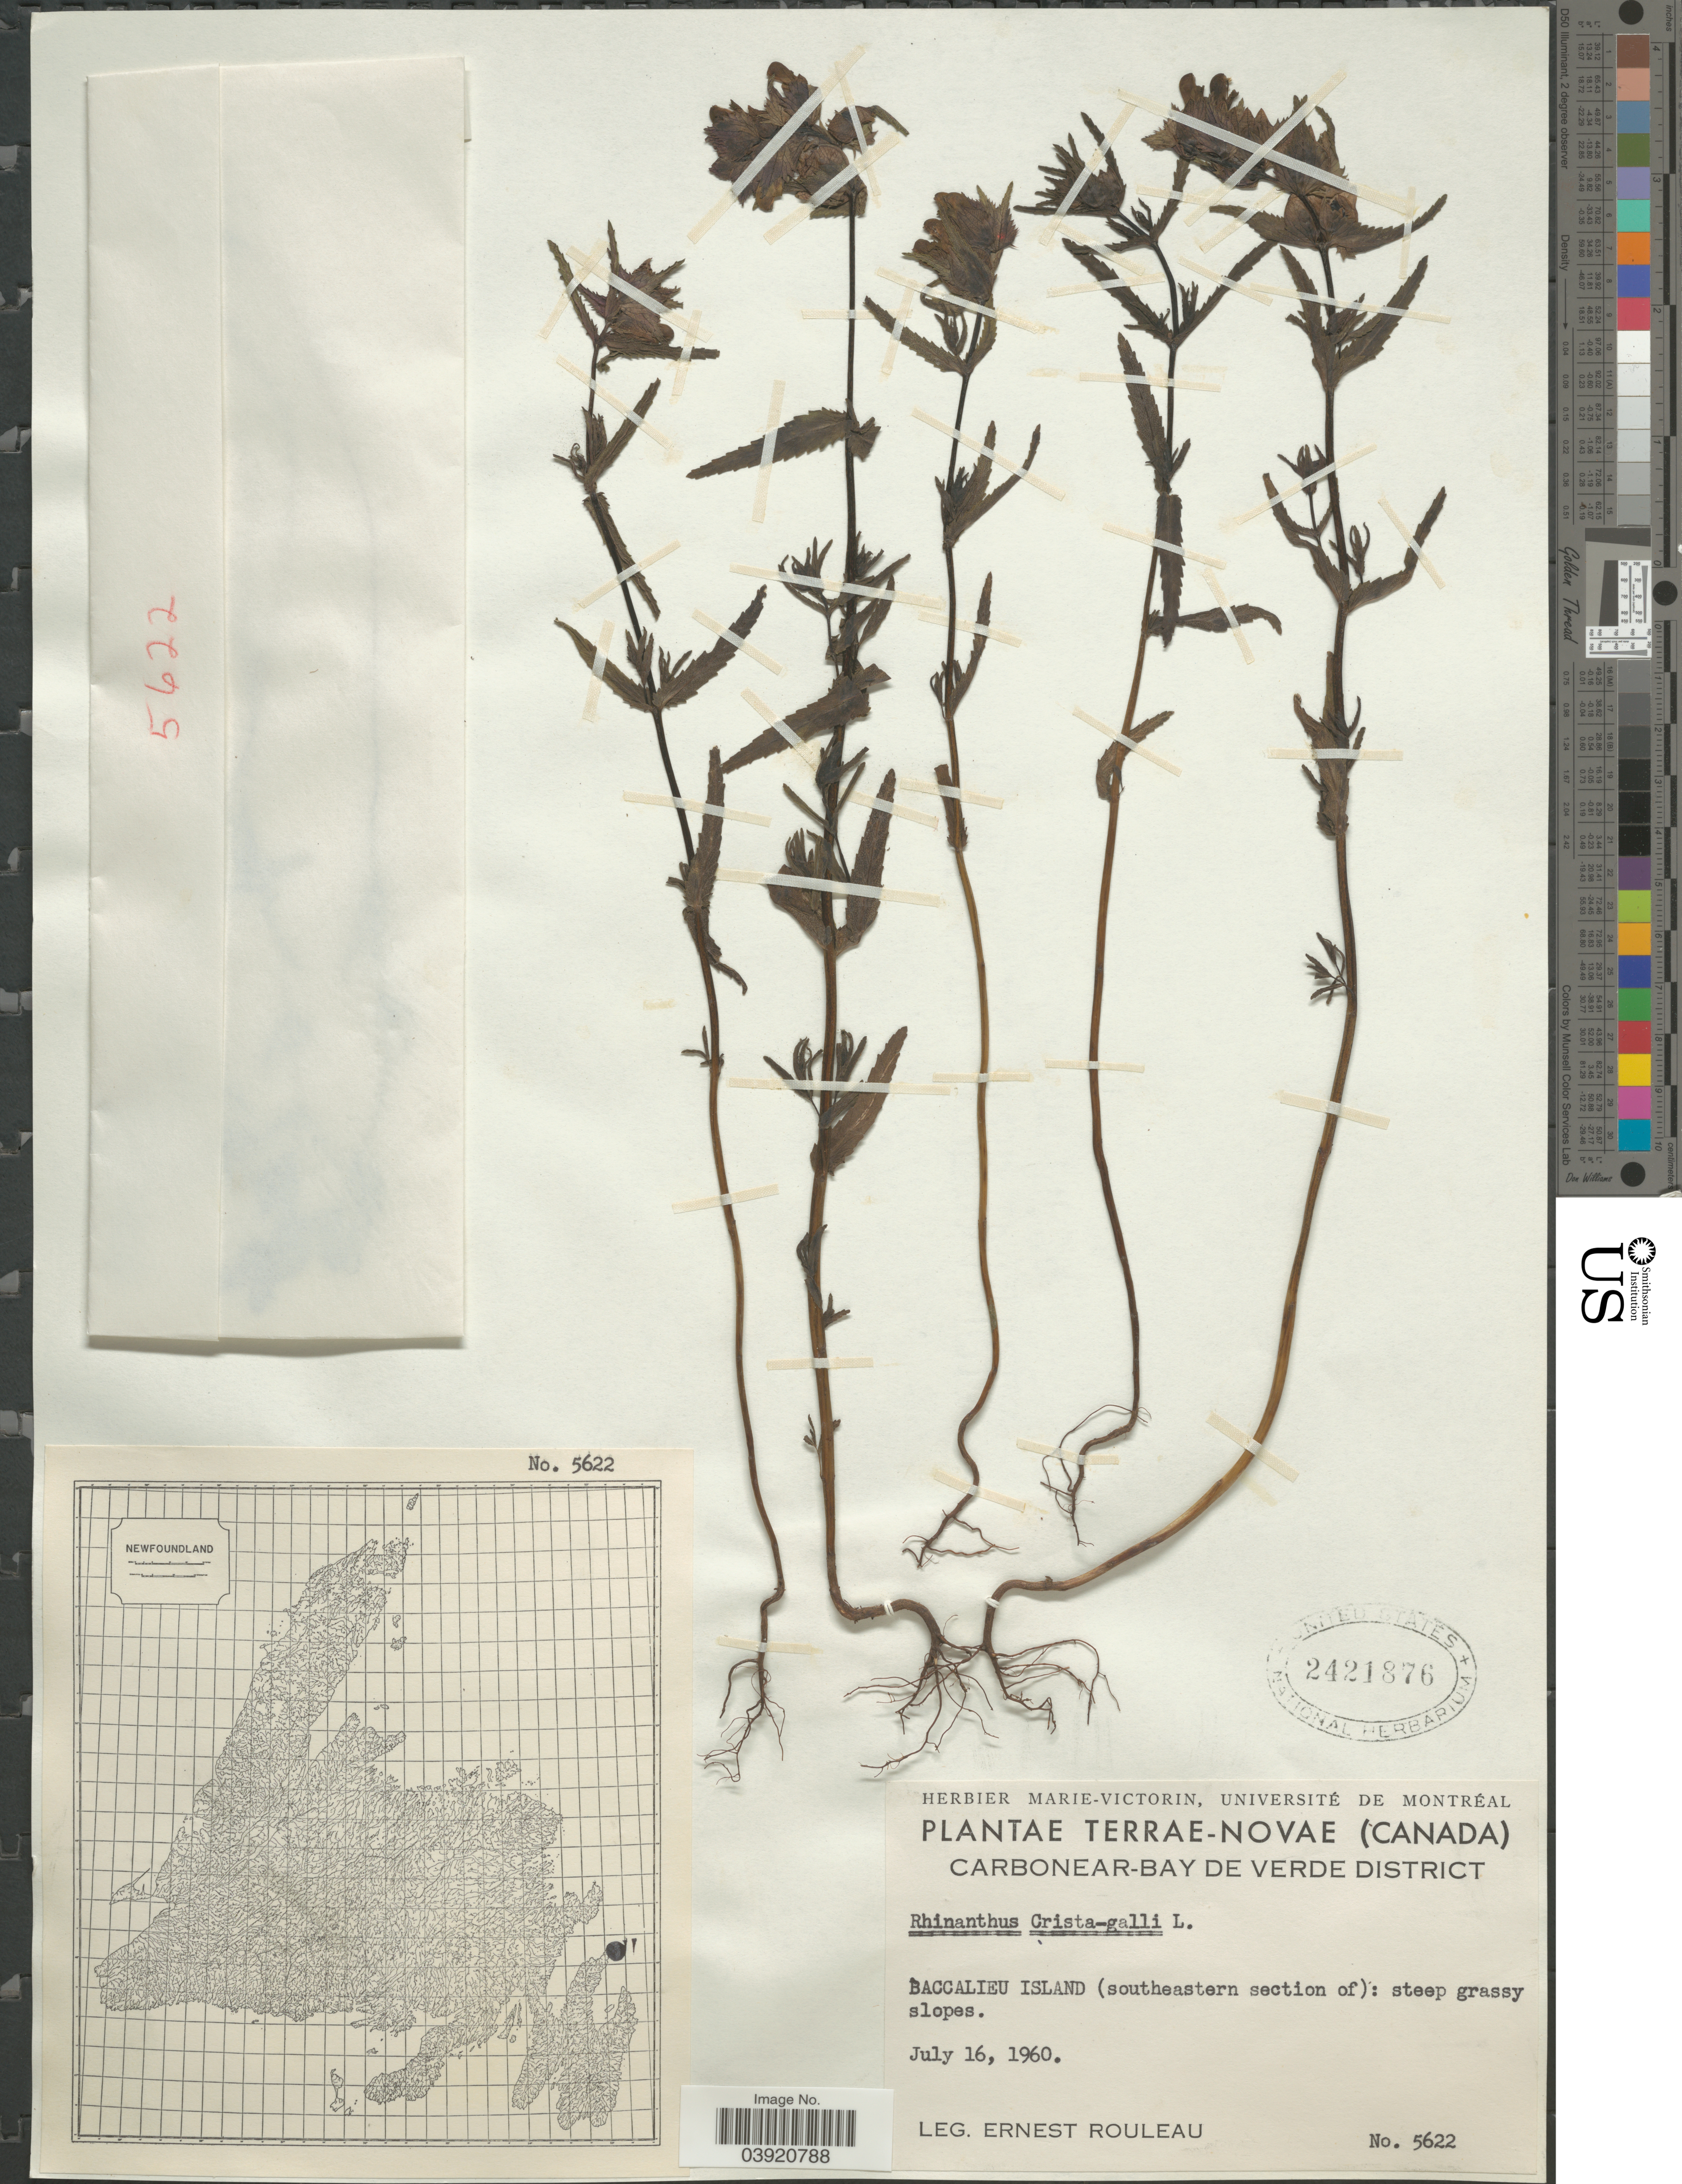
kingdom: Plantae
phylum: Tracheophyta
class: Magnoliopsida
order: Lamiales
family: Orobanchaceae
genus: Rhinanthus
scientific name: Rhinanthus crista-galli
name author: L.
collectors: J. Rouleau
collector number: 5622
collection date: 1960-07-16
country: Canada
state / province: Newfoundland and Labrador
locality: Terrae-Novae. Carbonear-Bay de Verde District. Baccalieu Island (southeastern section of): steep grassy slopes.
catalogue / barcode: US 2421876